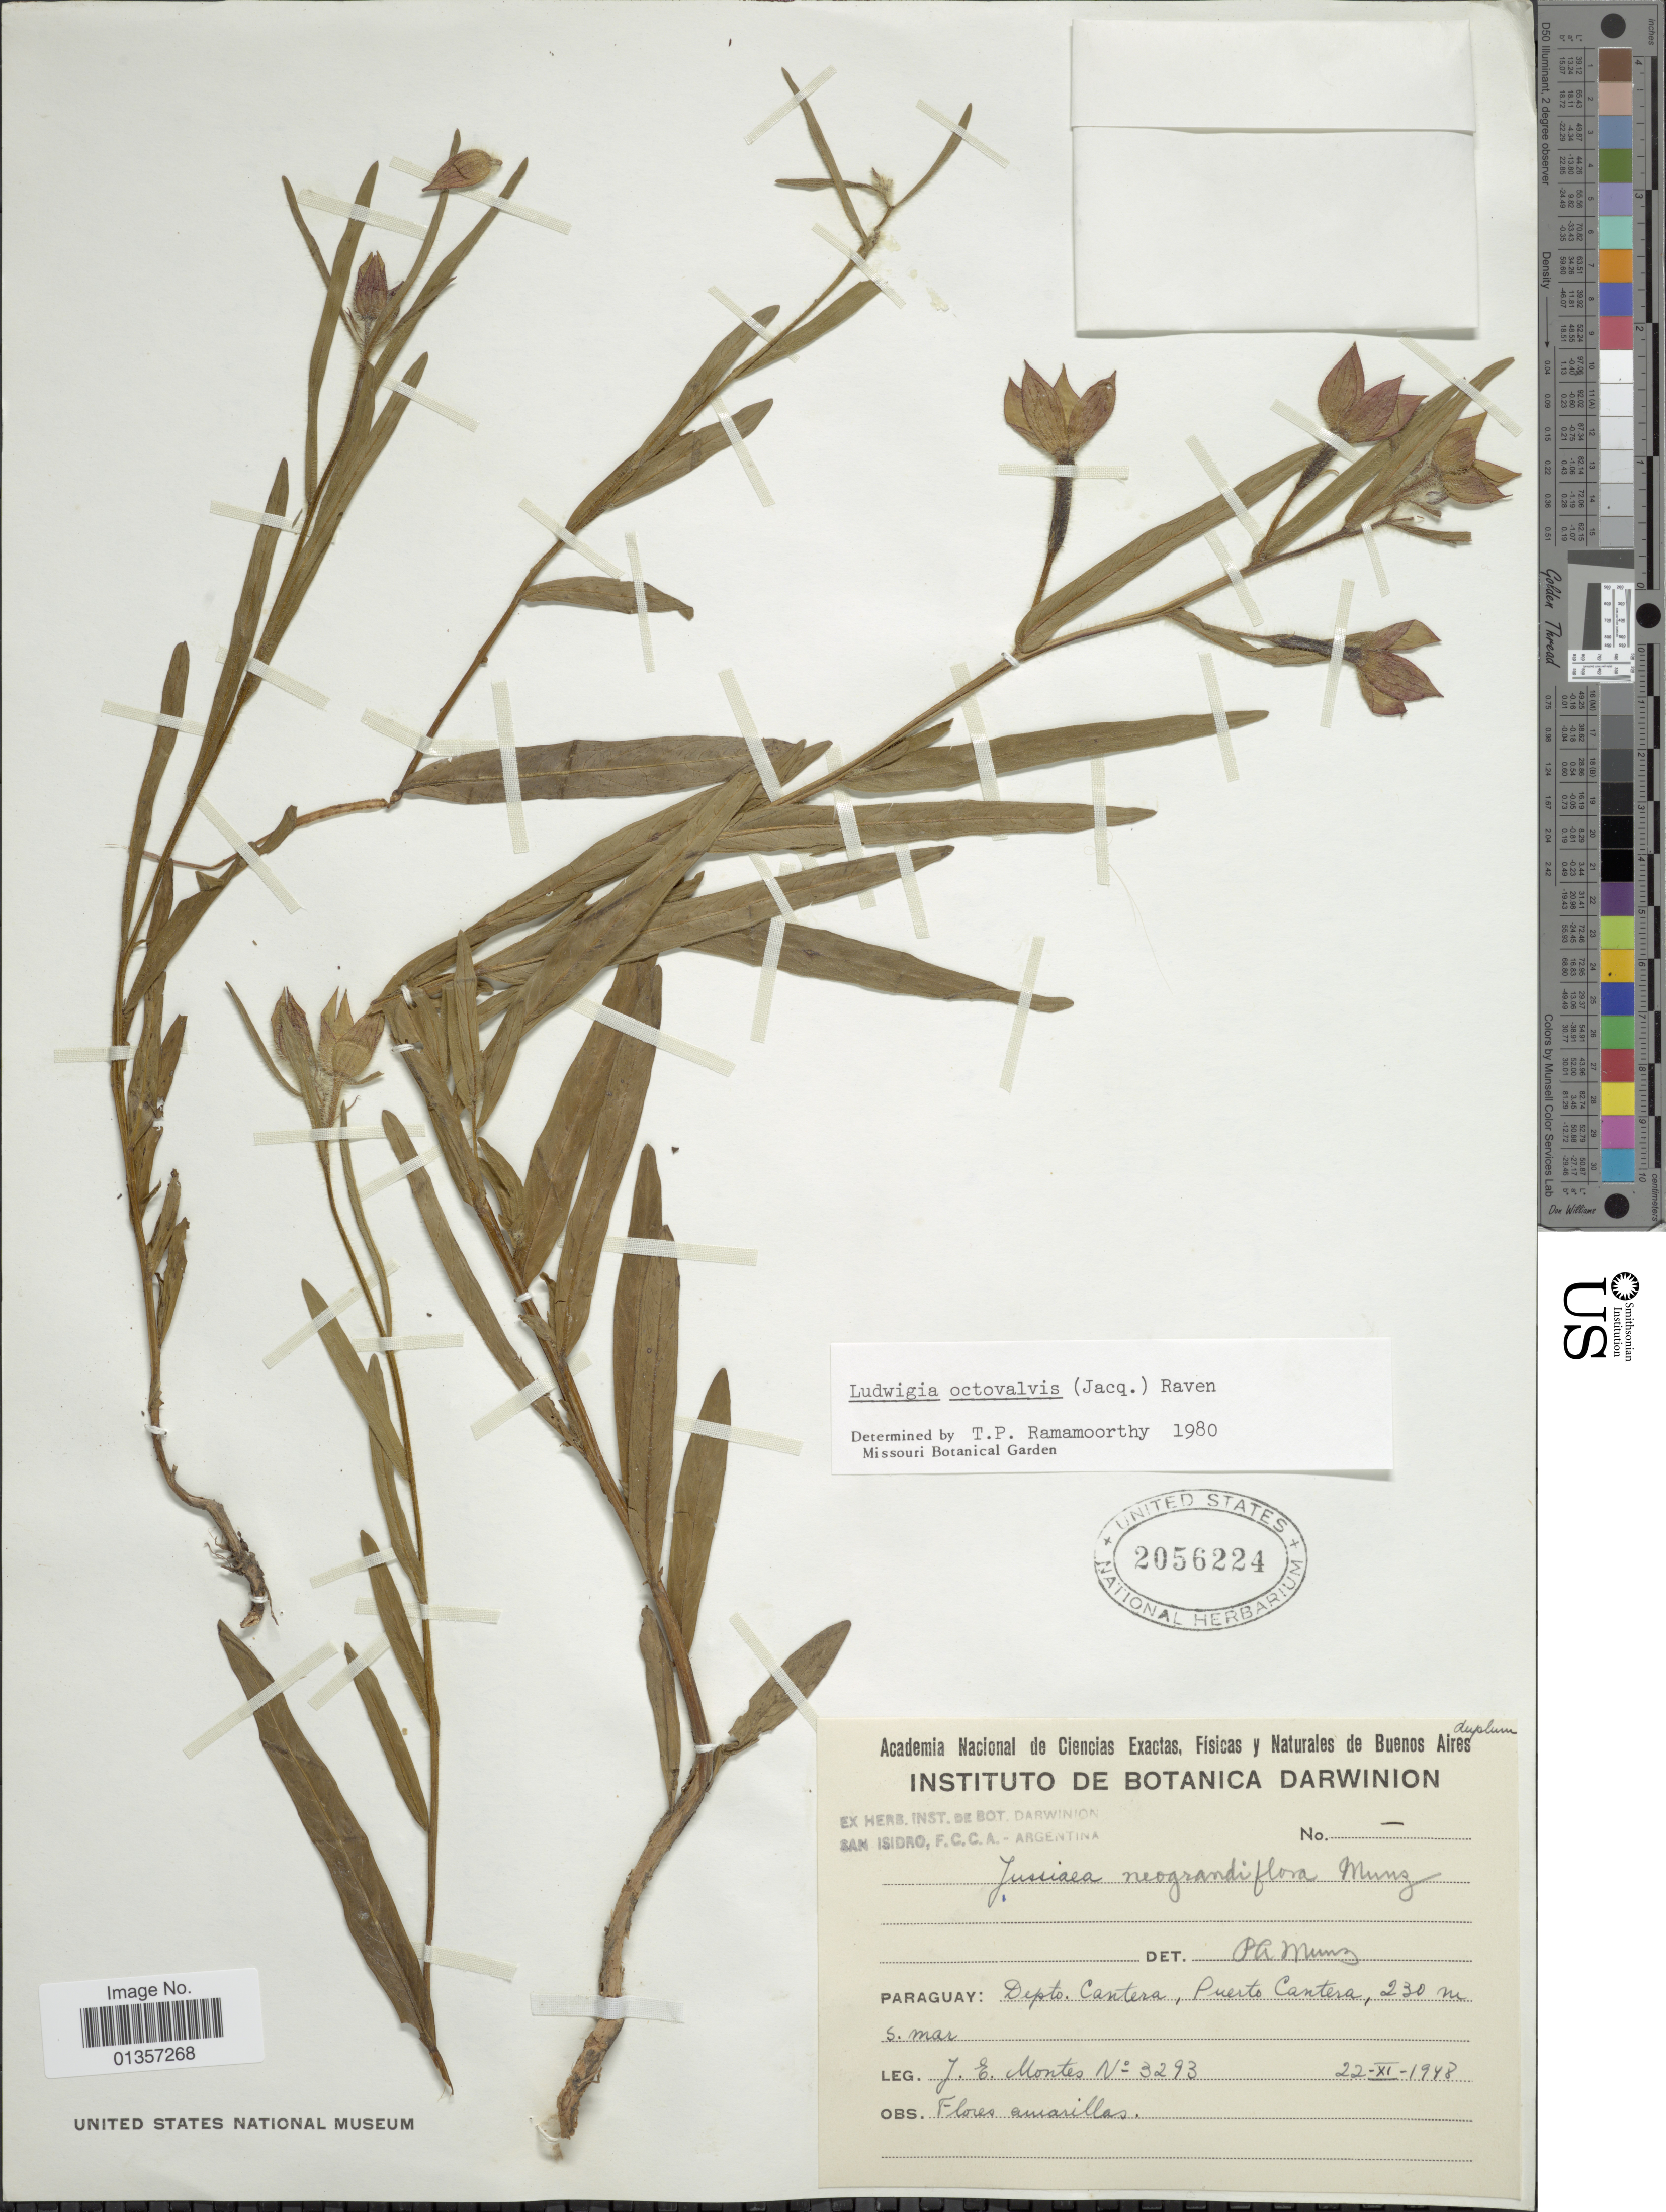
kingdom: Plantae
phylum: Tracheophyta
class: Magnoliopsida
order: Myrtales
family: Onagraceae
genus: Ludwigia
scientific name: Ludwigia octovalvis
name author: (Jacq.) P.H. Raven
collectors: J. E. Montes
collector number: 3293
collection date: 1948-11-22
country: Paraguay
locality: Depto. Cantera, Puerto Cantera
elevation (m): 230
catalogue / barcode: US 2056224